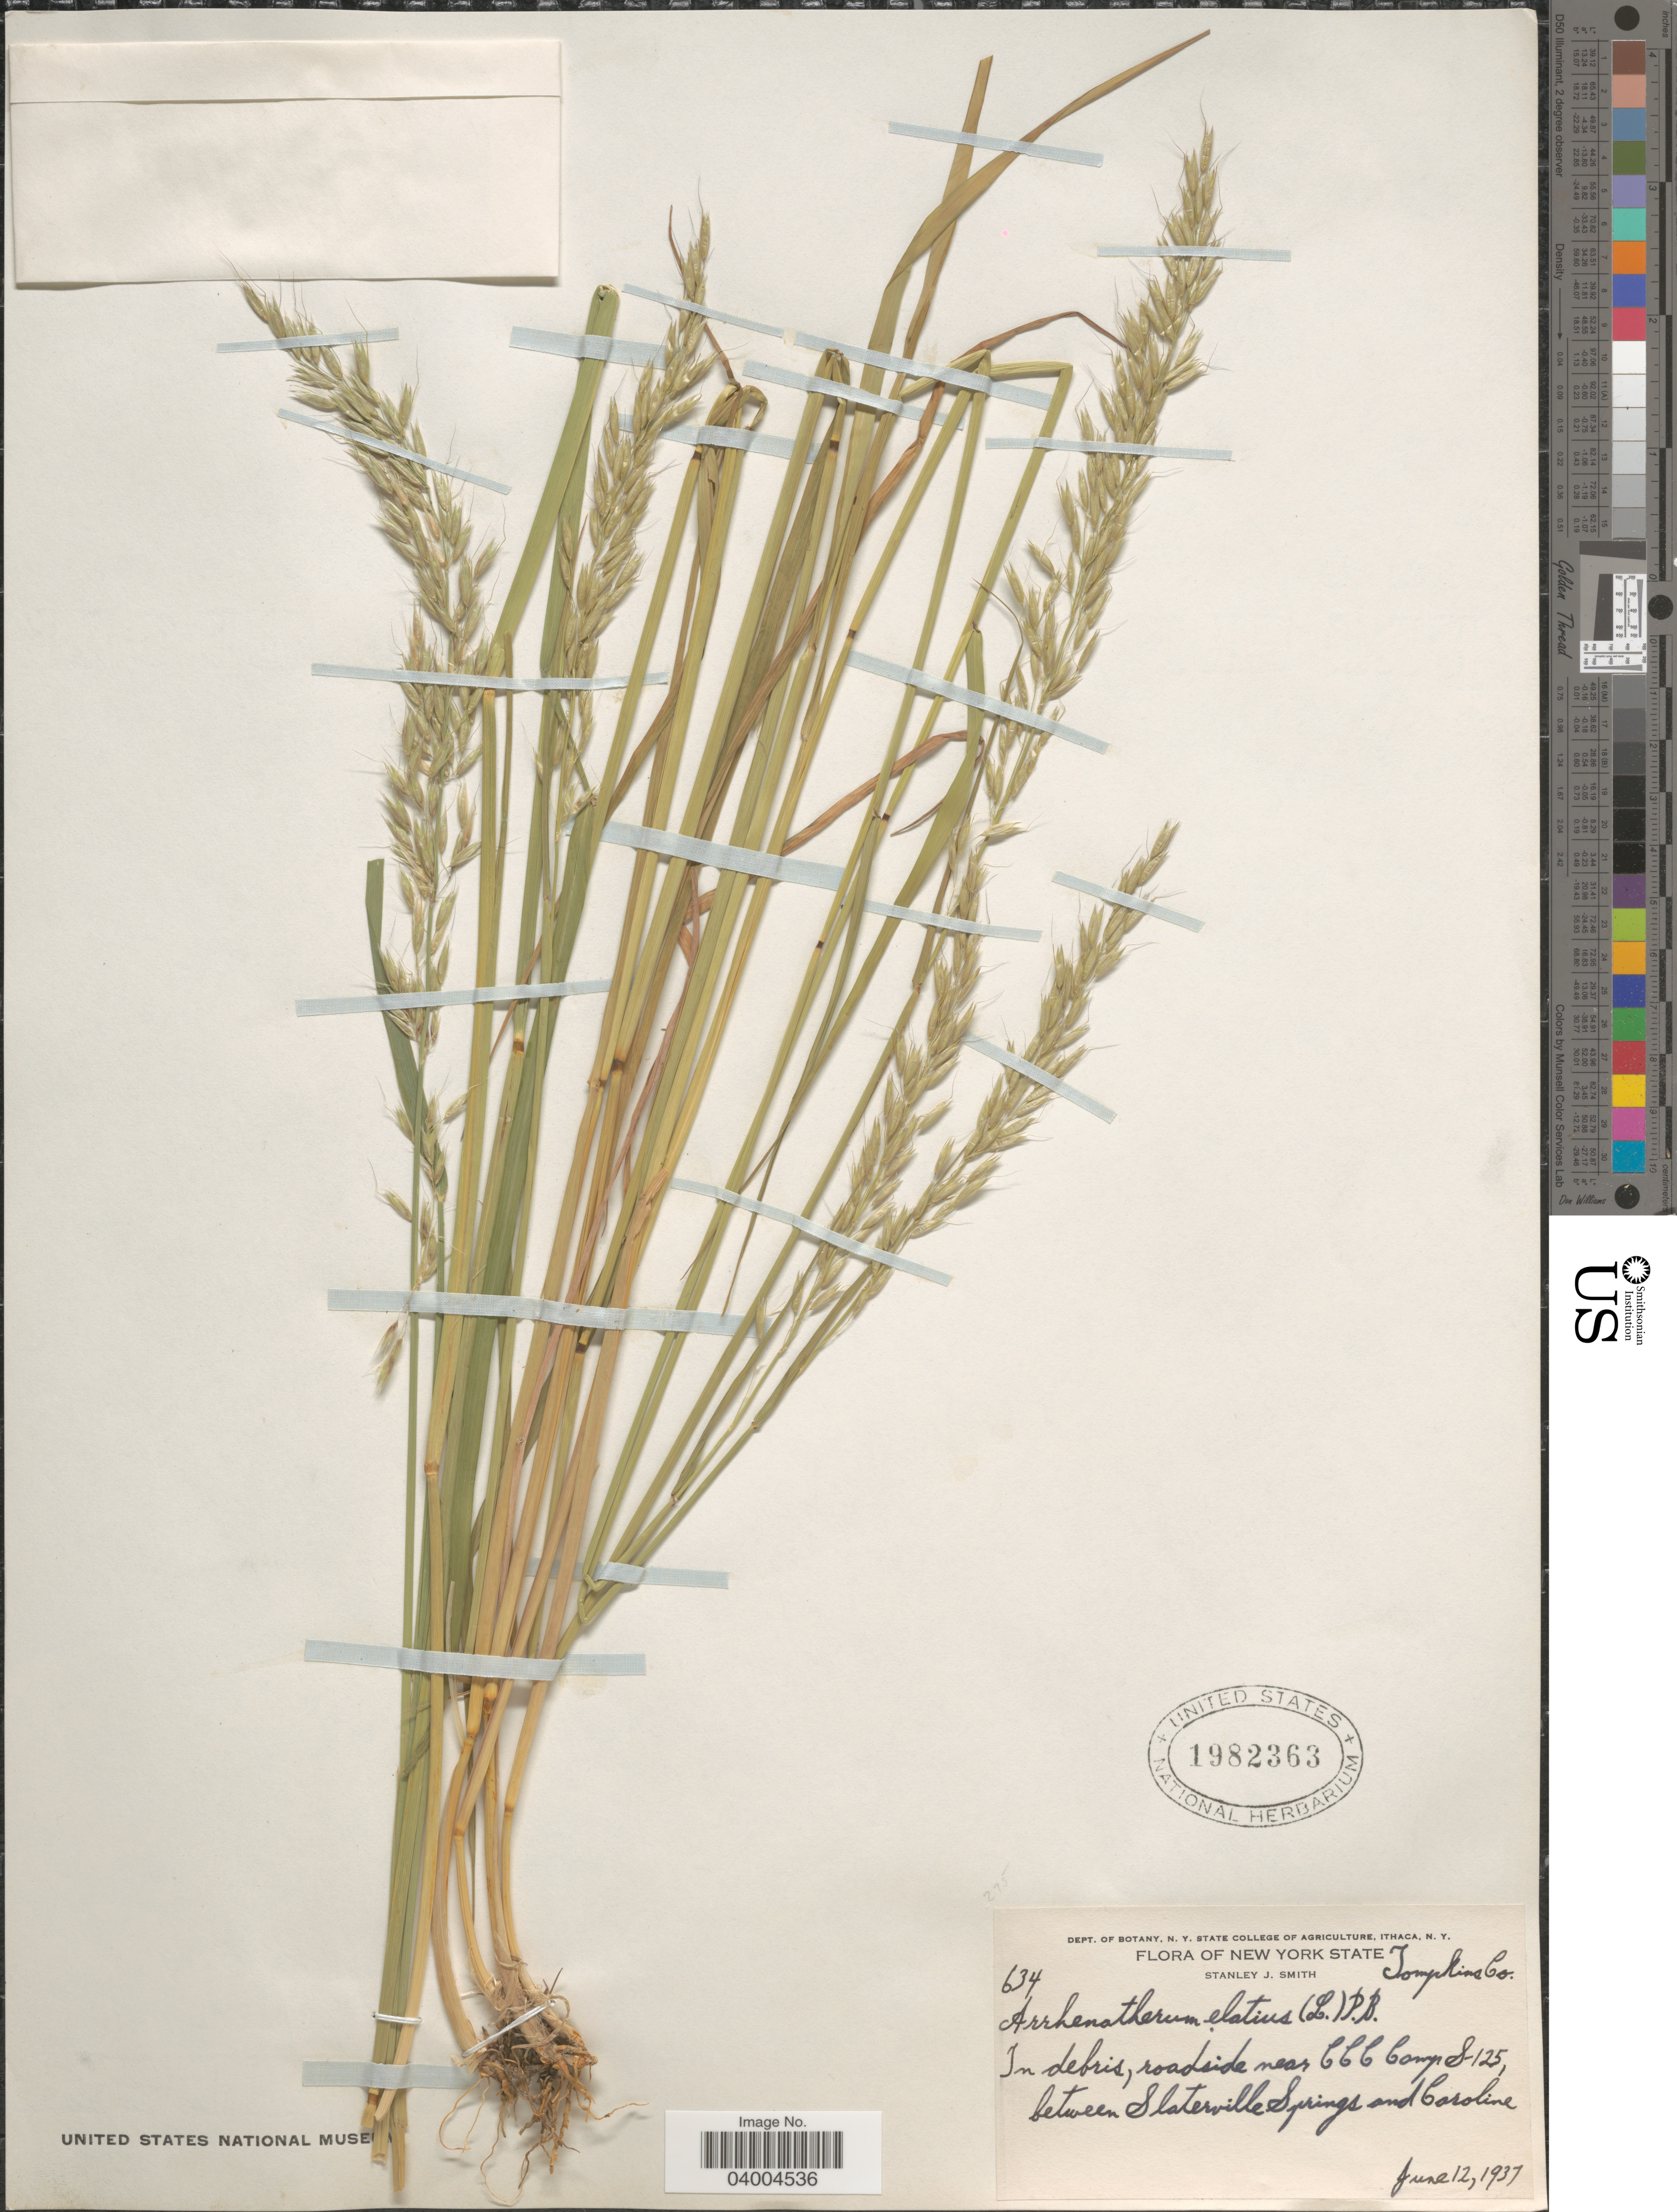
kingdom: Plantae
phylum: Tracheophyta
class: Liliopsida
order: Poales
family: Poaceae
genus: Arrhenatherum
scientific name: Arrhenatherum elatius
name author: (L.) J. Presl & C. Presl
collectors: S. Smith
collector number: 634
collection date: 1937-06-12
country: United States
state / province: New York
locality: Tompkins Co. In debris, roadside near CCC Camp S-125, between Slaterville Springs and Caroline.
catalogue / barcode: US 1982363